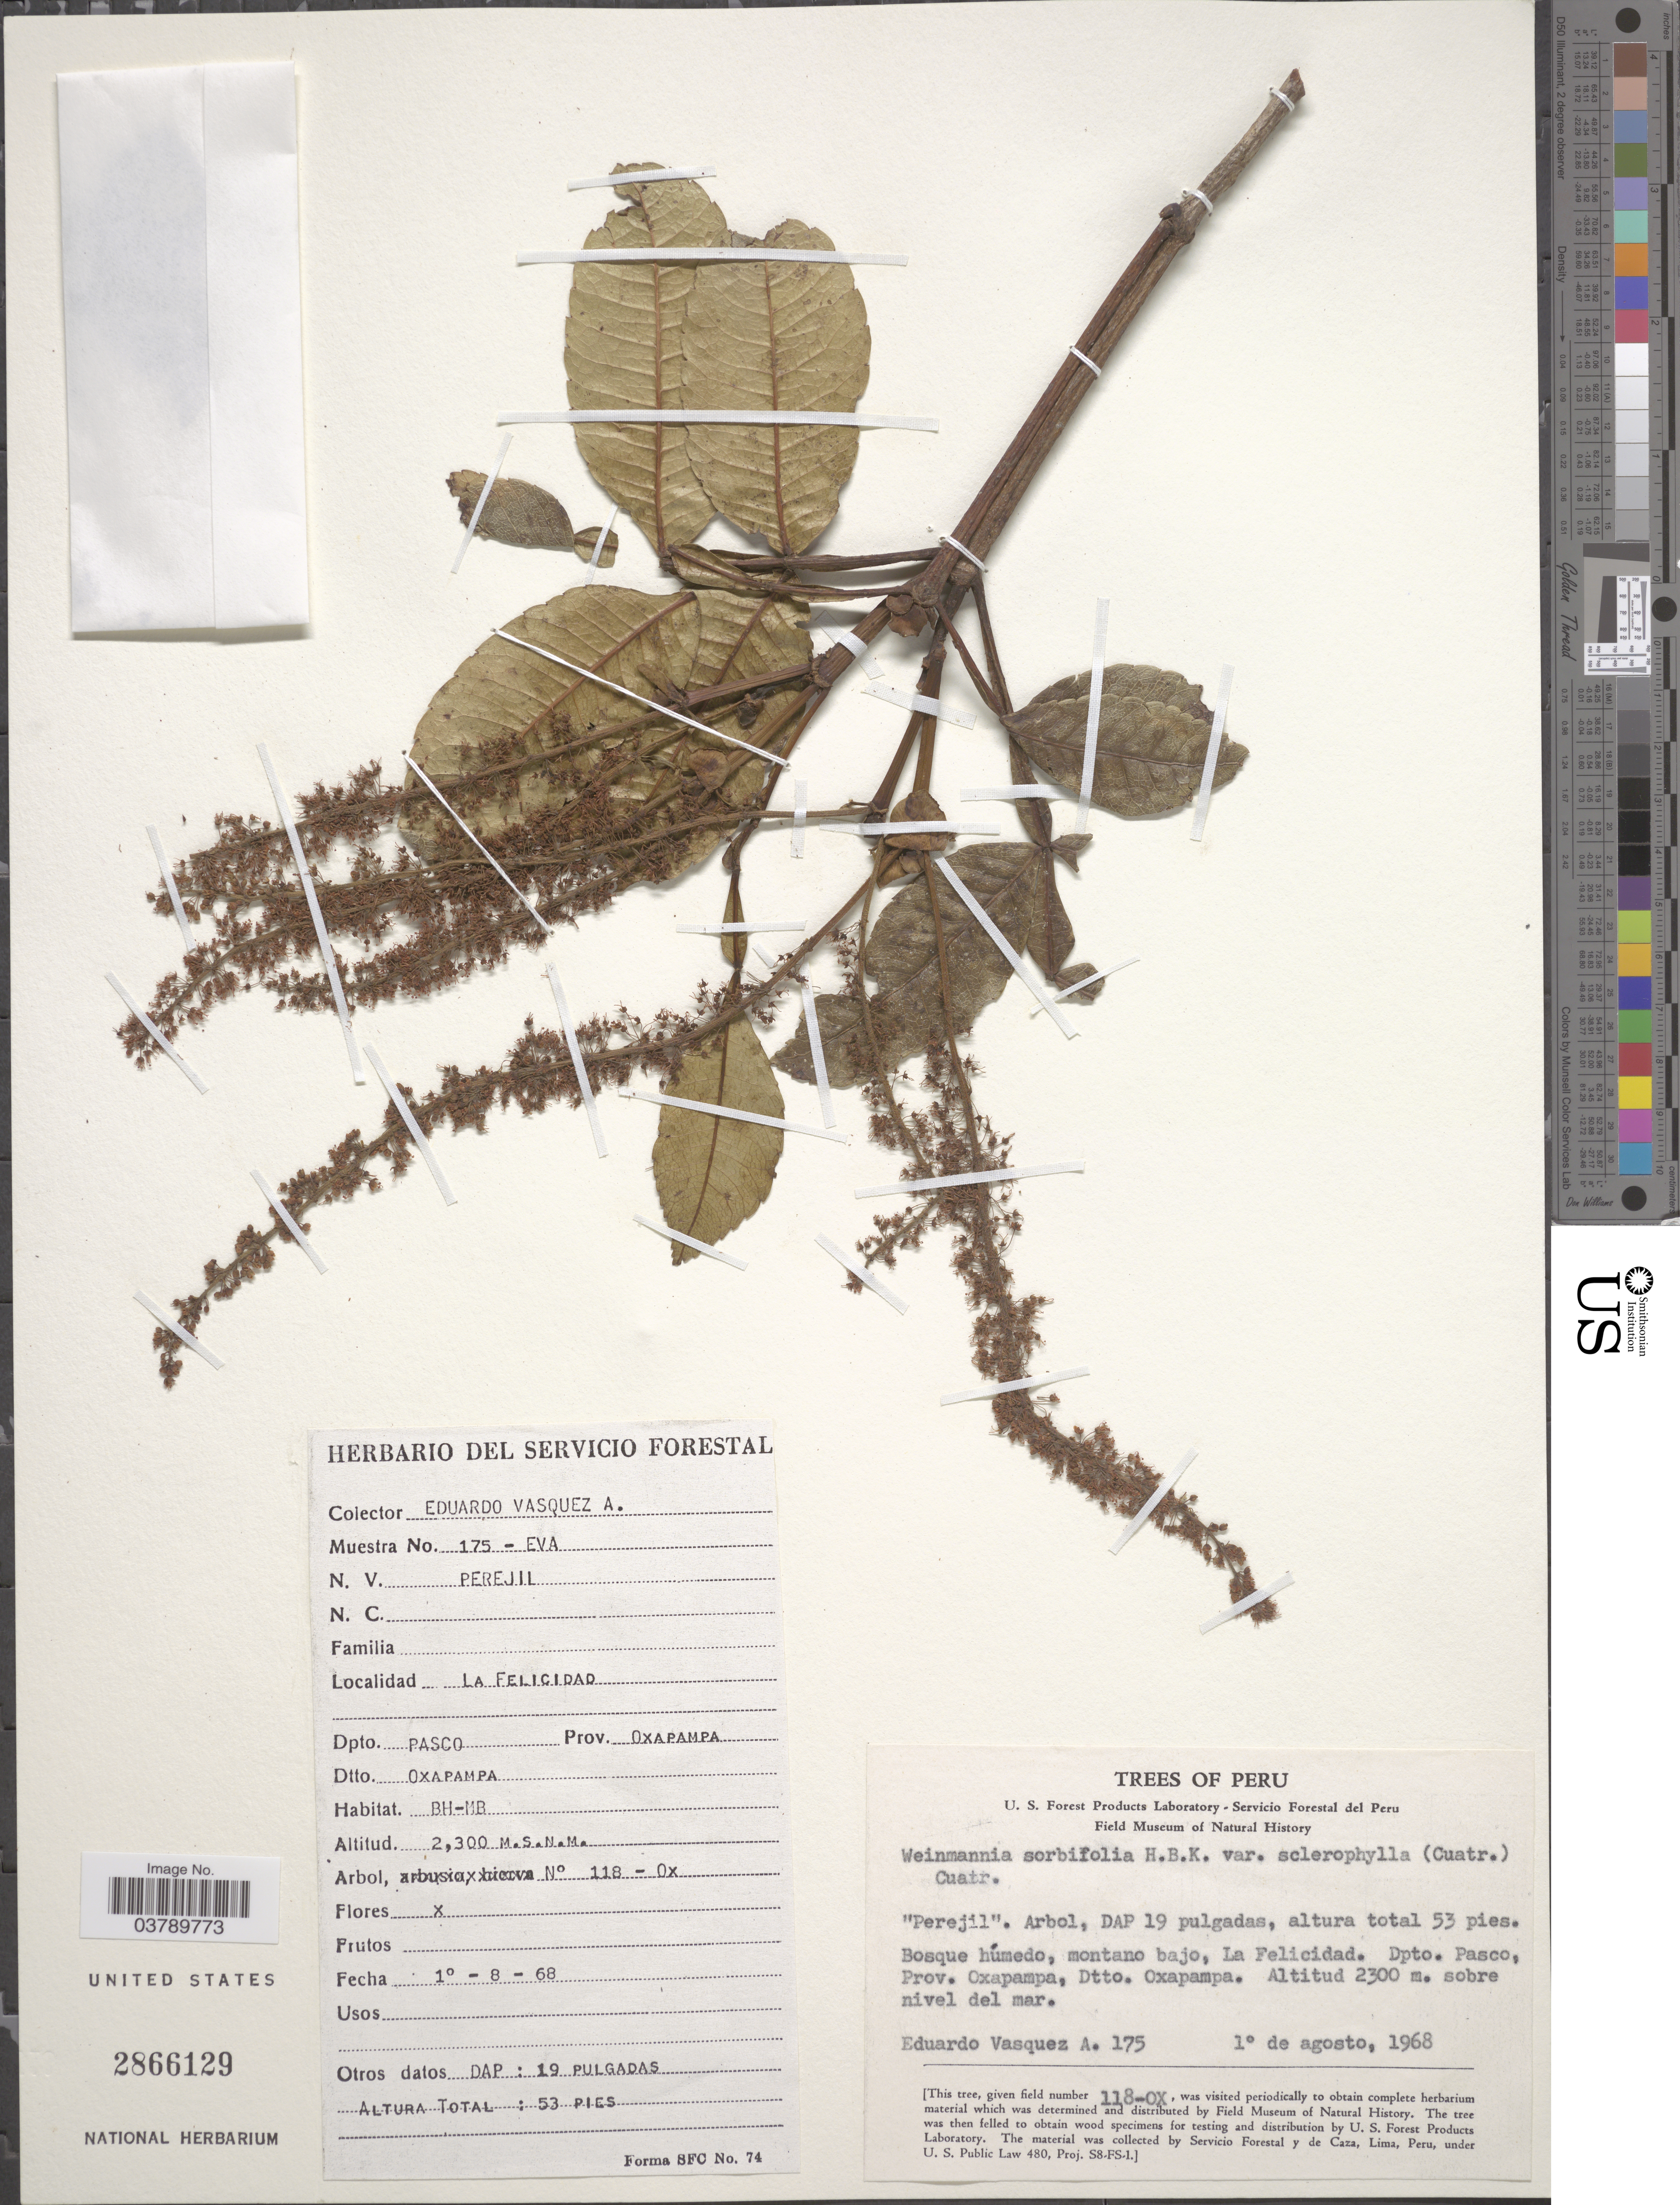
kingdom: Plantae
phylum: Tracheophyta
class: Magnoliopsida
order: Oxalidales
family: Cunoniaceae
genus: Weinmannia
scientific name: Weinmannia sorbifolia var. sclerophylla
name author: (Cuatrec.) Cuatrec.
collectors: E. Vasquez A.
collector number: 175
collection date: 1968-08-01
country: Peru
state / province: Pasco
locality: La Felicidad, Dpto. Pasco, Prov. Oxapampa, Dtto. Oxapampa.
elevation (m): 2300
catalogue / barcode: US 2866129